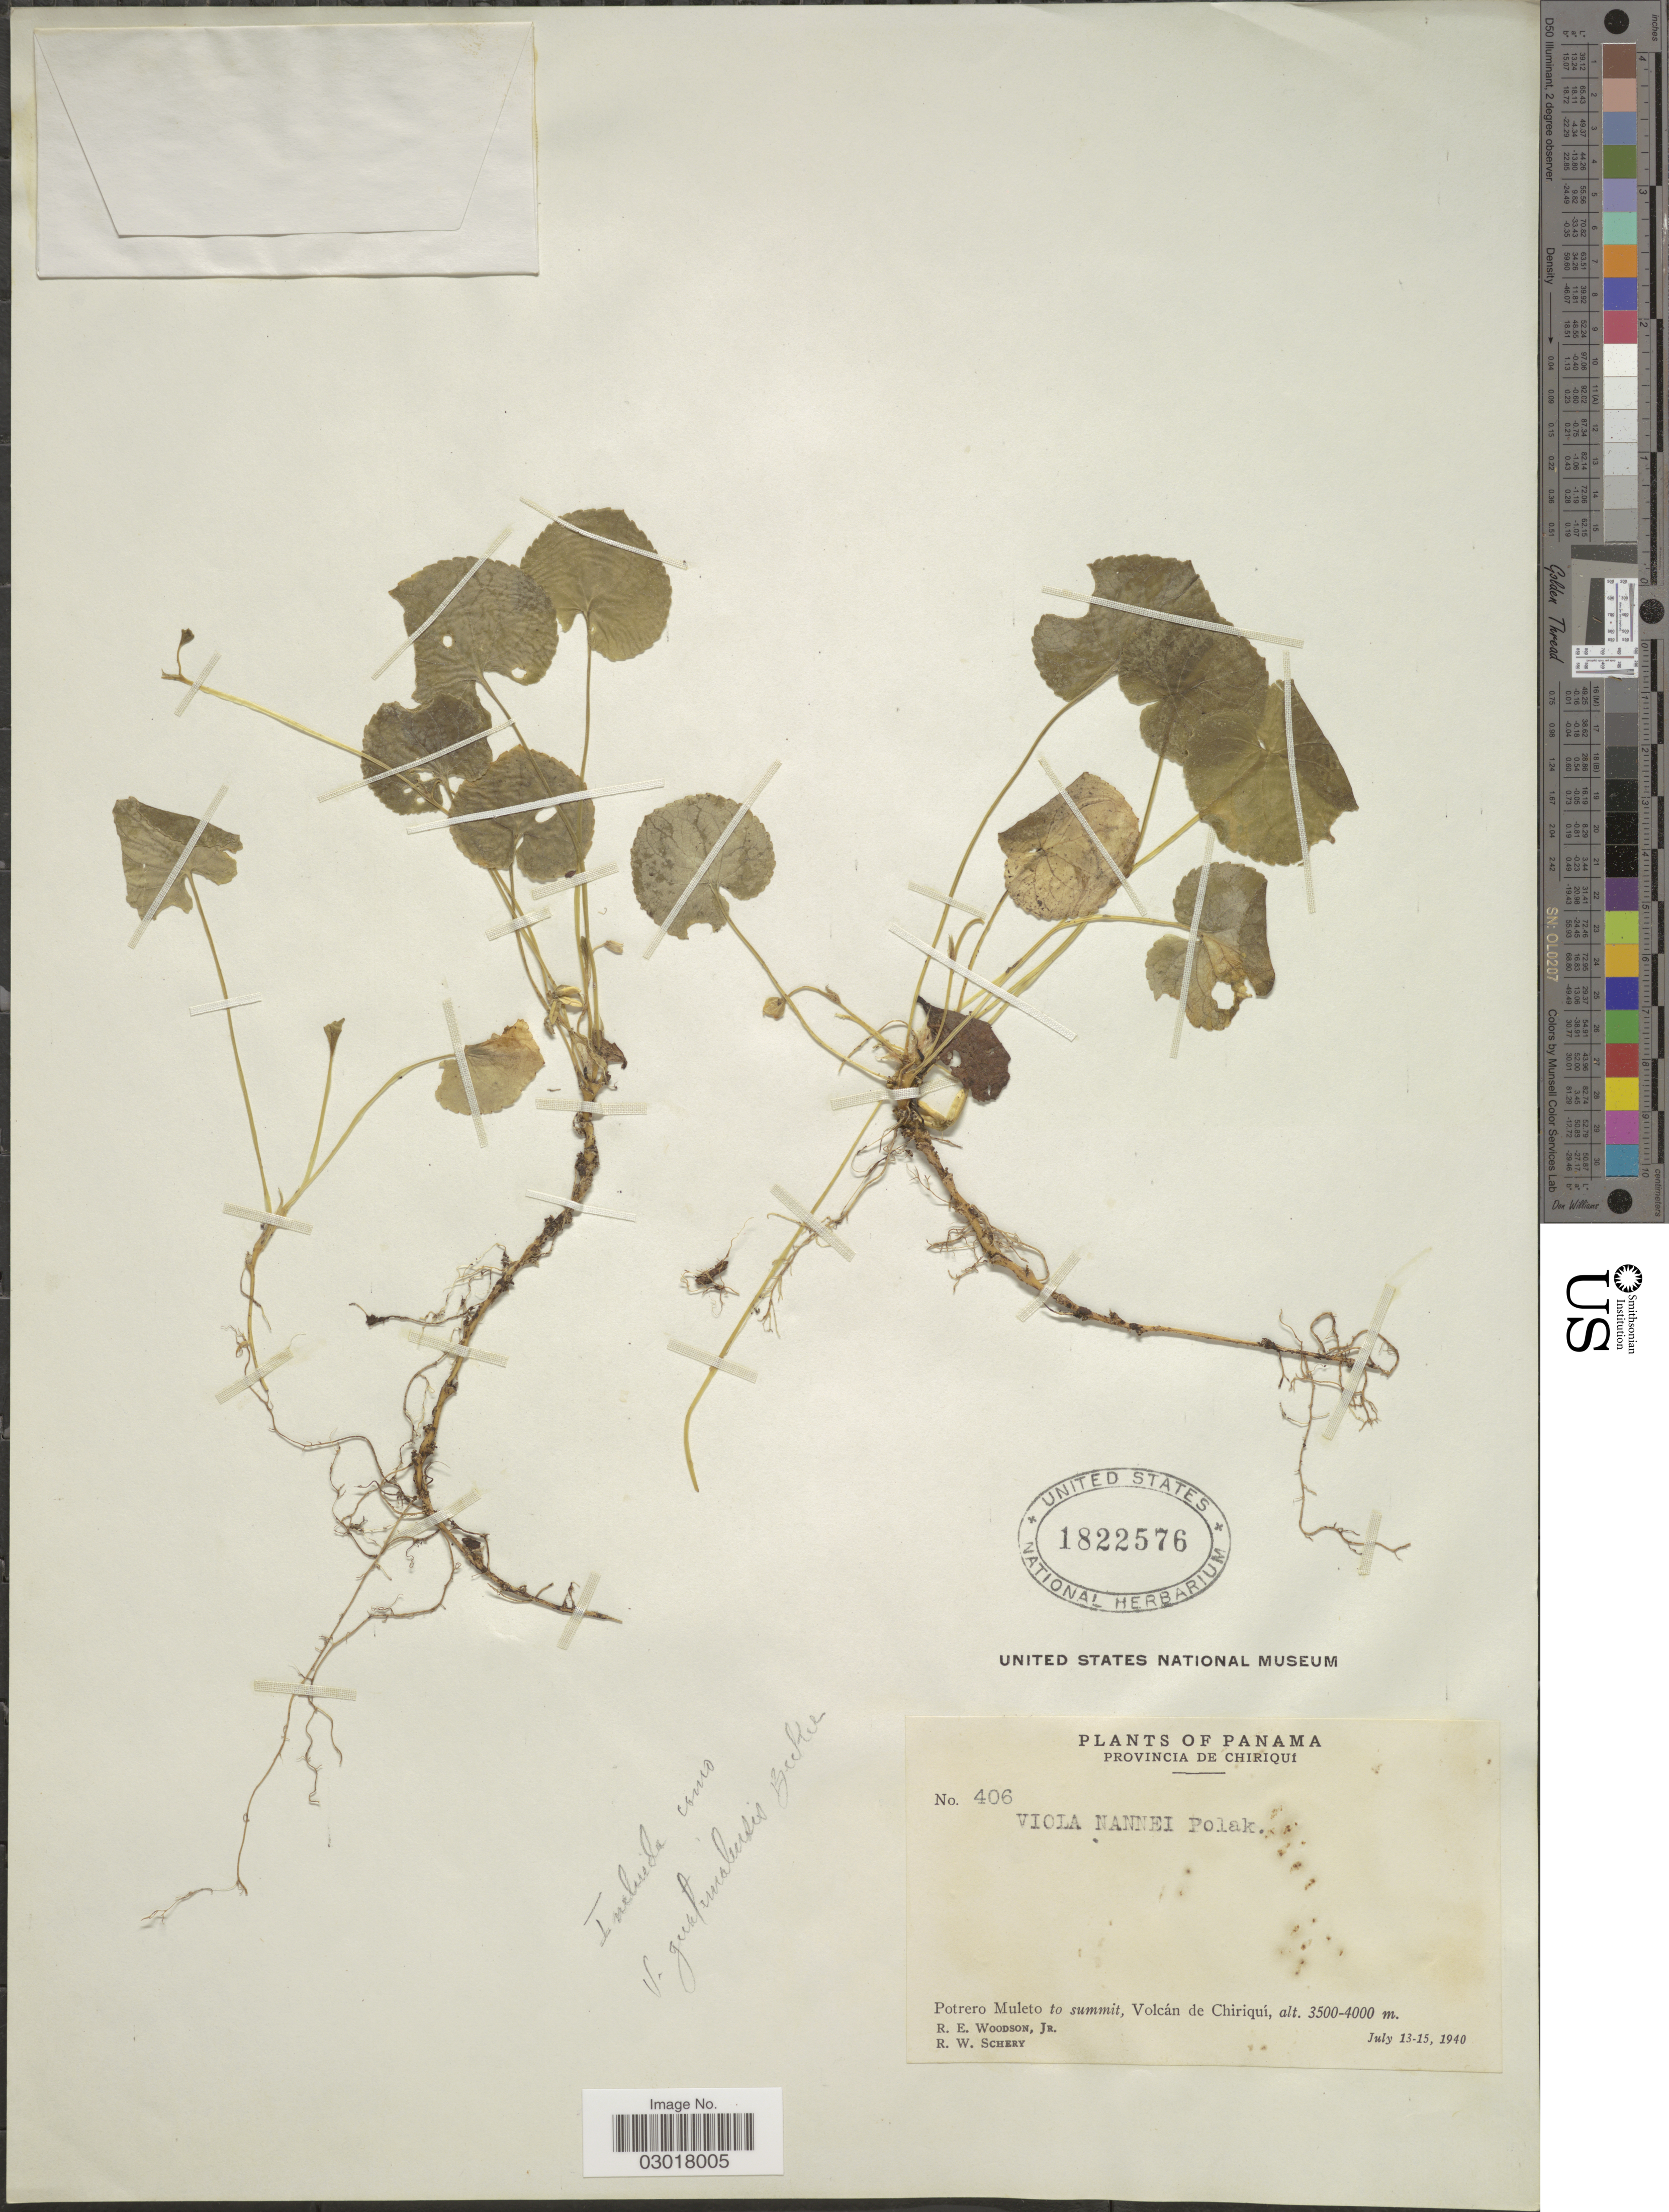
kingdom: Plantae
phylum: Tracheophyta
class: Magnoliopsida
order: Malpighiales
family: Violaceae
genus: Viola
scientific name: Viola guatemalensis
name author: W. Becker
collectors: R. E. Woodson & R. W. Schery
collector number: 406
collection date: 1940-07-13/1940-07-15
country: Panama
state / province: Chiriqui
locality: Potrero Muleto to summit, Volcán de Chiriqui.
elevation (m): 3500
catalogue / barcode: US 1822576